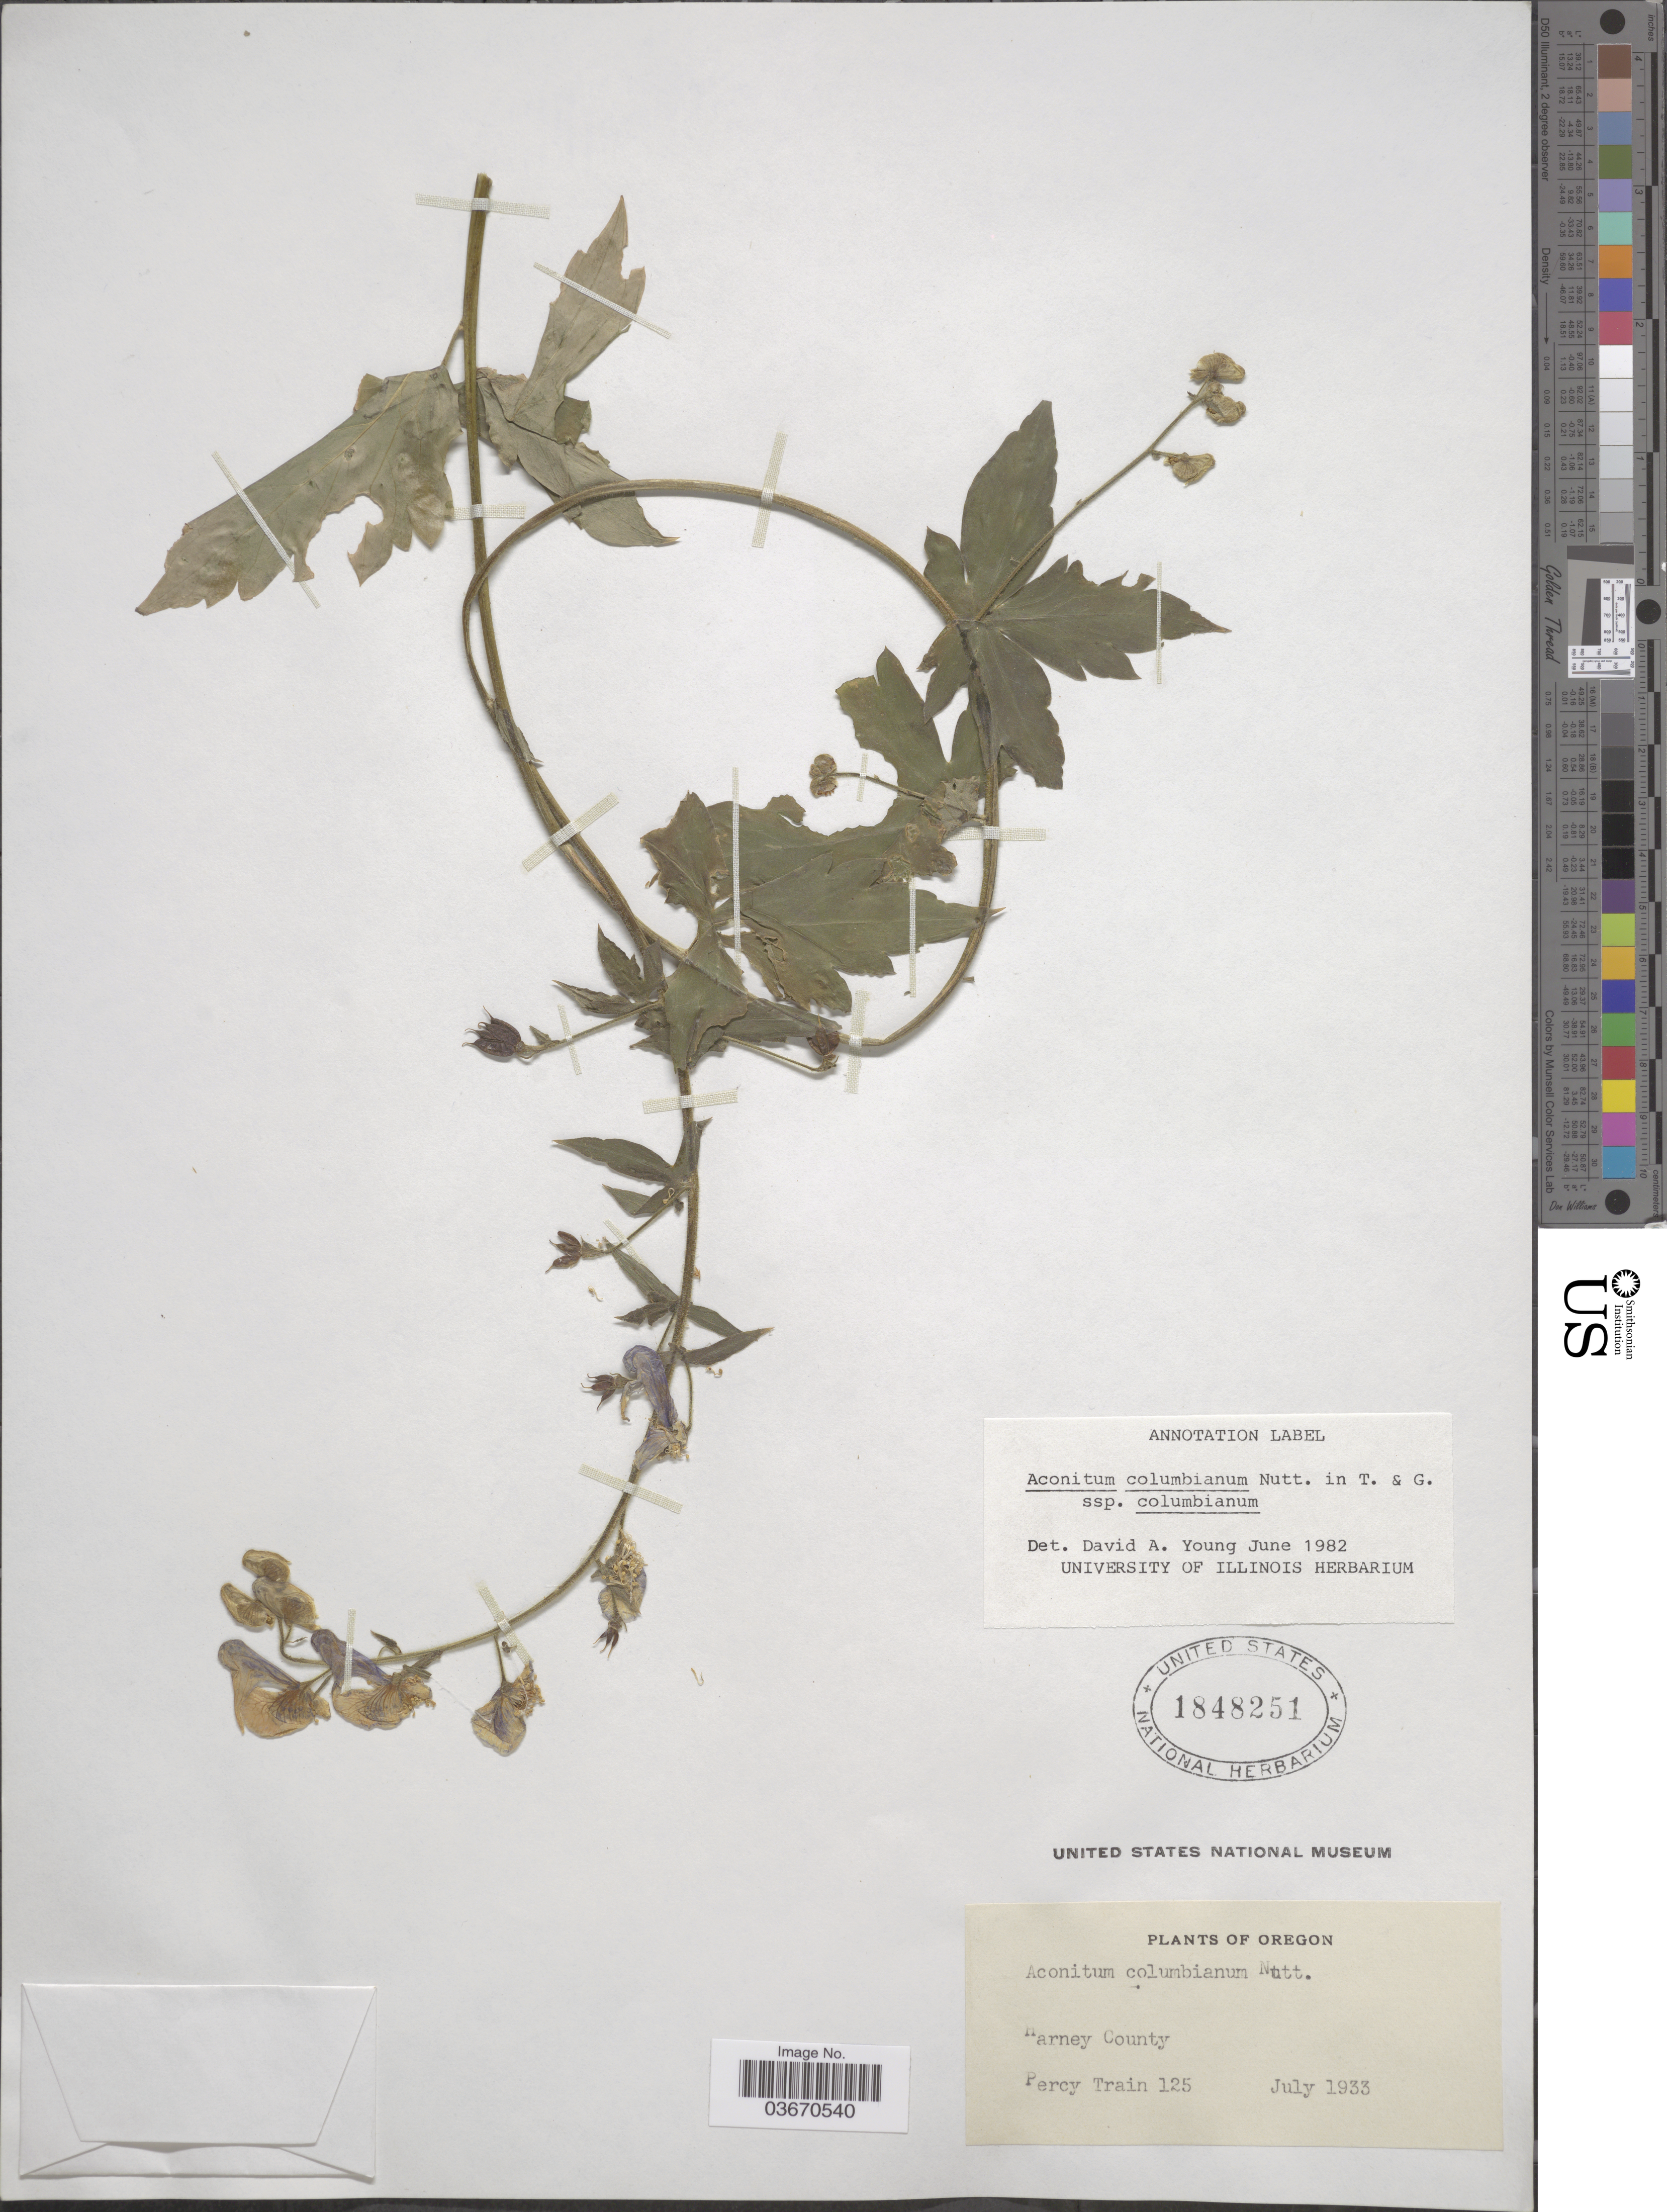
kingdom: Plantae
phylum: Tracheophyta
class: Magnoliopsida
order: Ranunculales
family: Ranunculaceae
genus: Aconitum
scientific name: Aconitum columbianum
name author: Nutt.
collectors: P. Train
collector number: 125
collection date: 1933-07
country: United States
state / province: Oregon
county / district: Harney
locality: Harney County.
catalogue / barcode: US 1848251